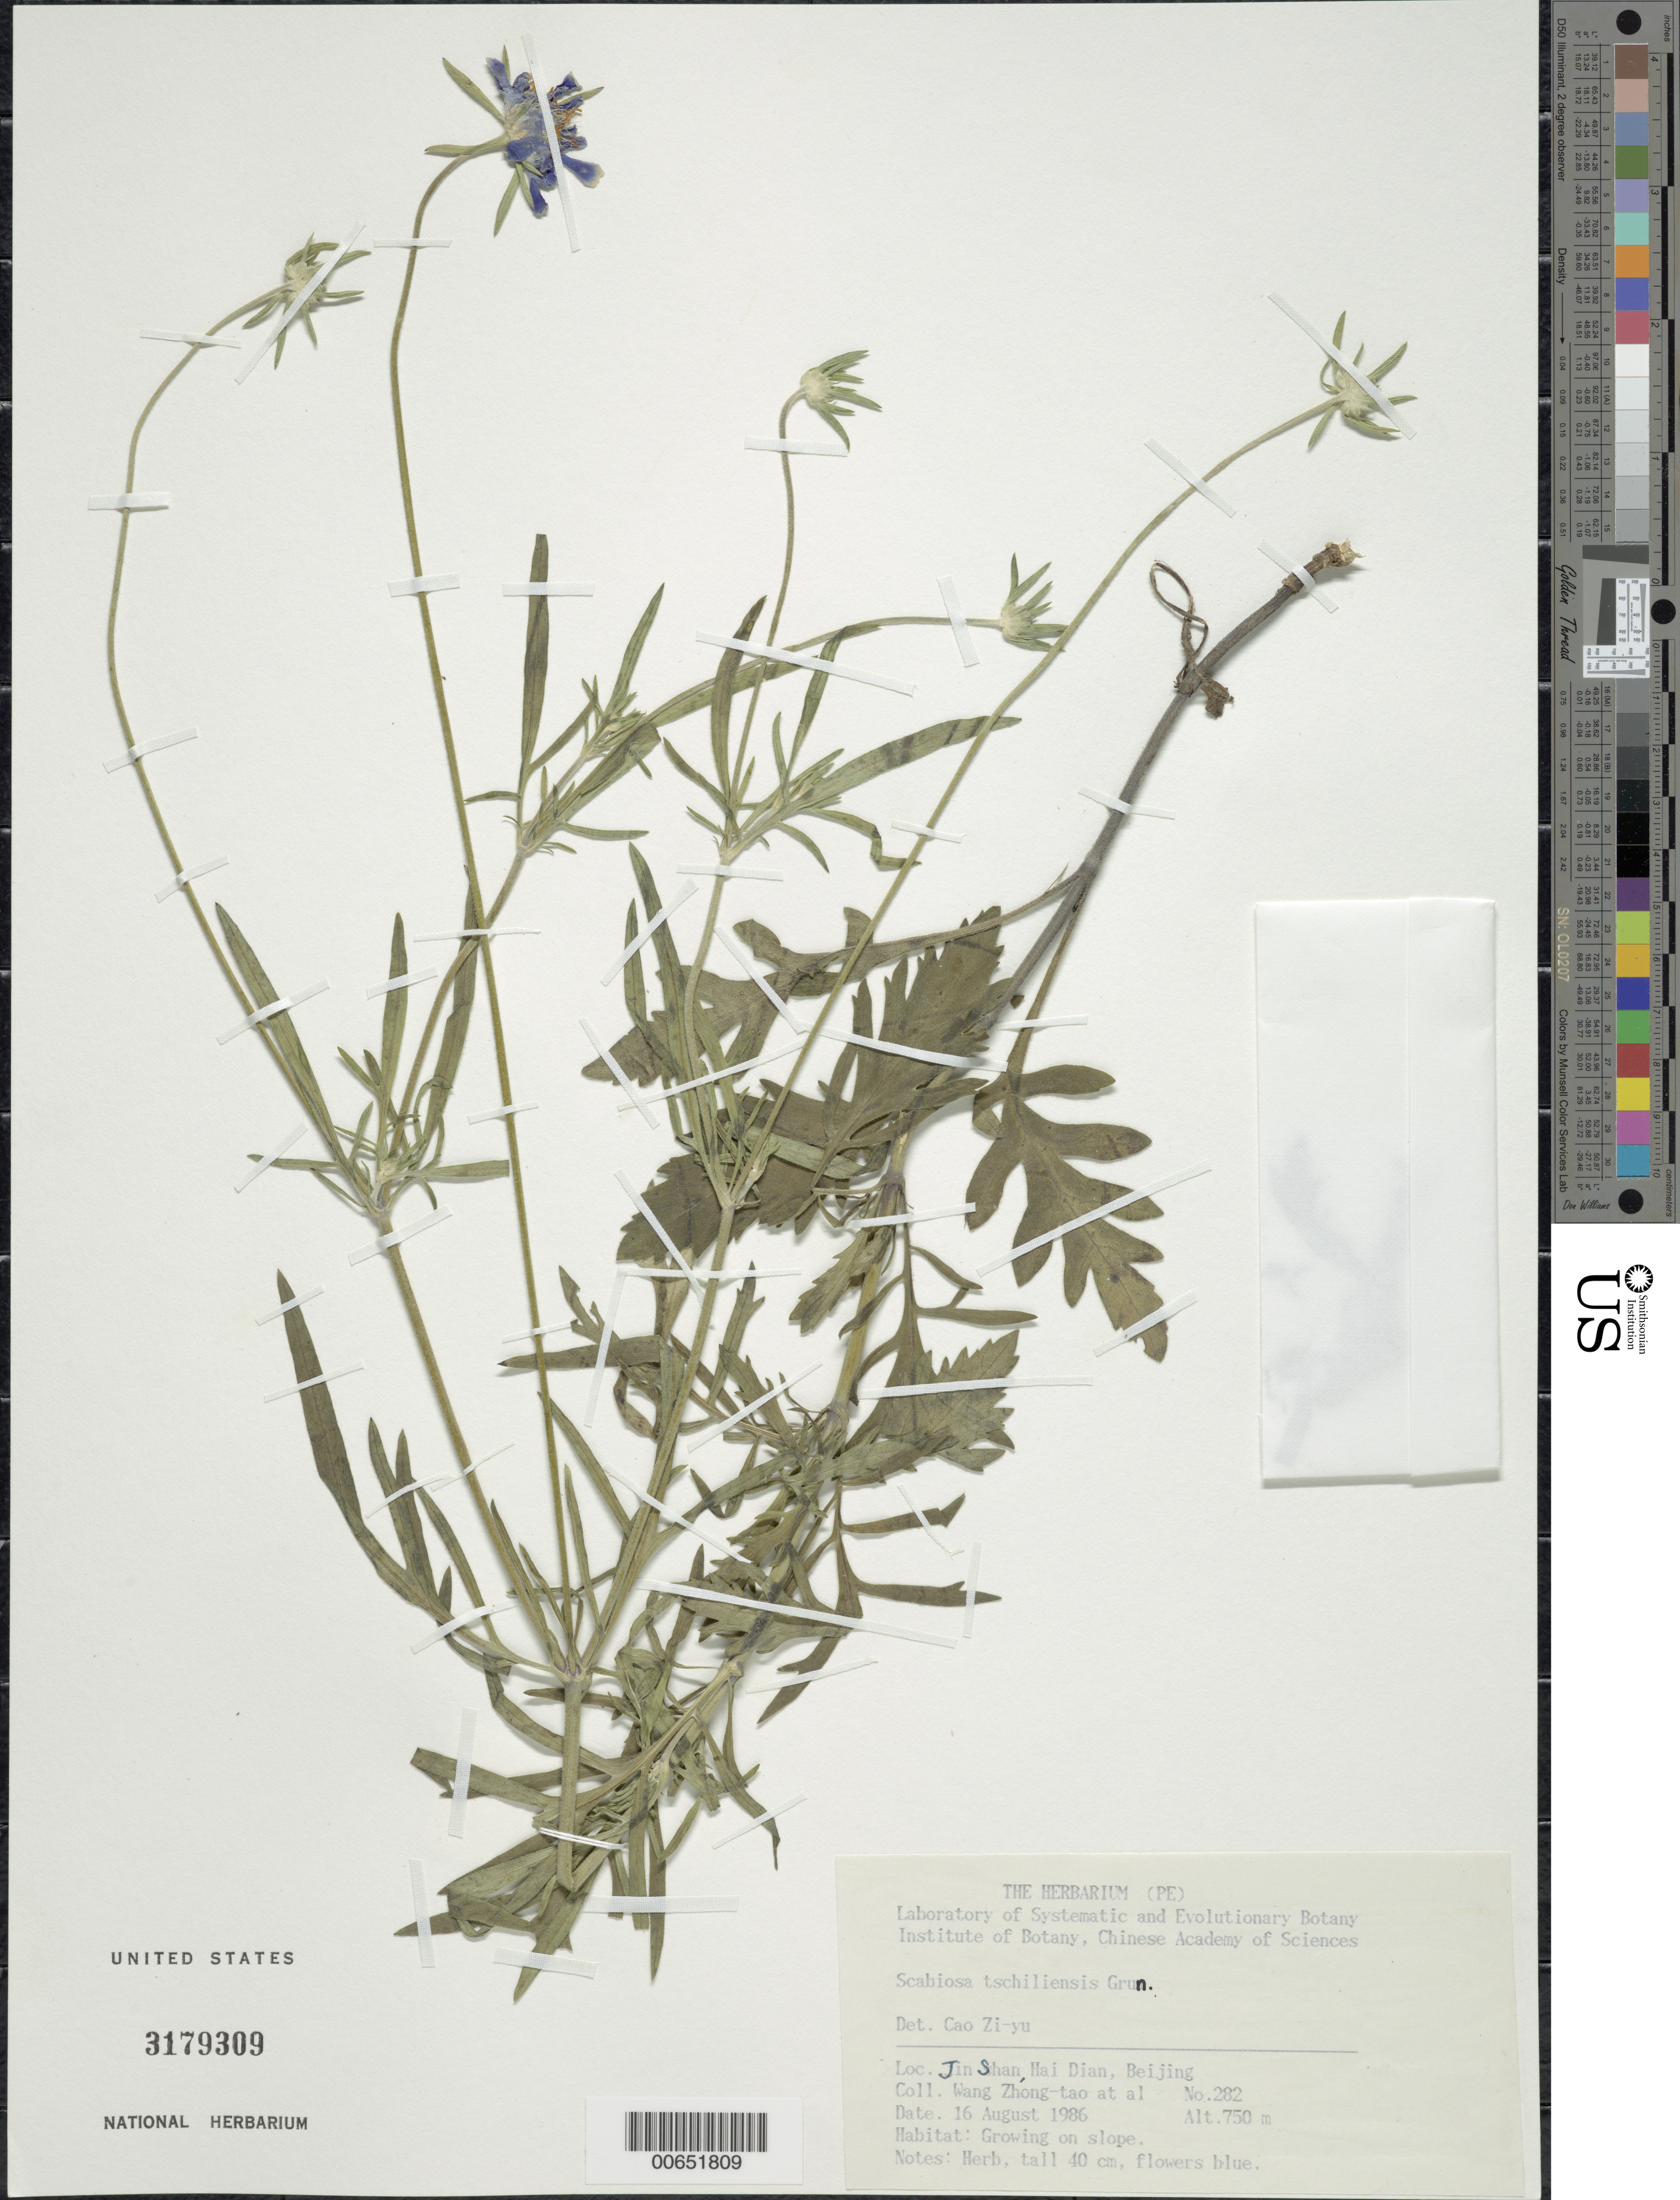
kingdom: Plantae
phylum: Tracheophyta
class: Magnoliopsida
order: Dipsacales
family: Caprifoliaceae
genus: Scabiosa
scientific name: Scabiosa tschiliensis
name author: Grun.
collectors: W. Zhong-Tao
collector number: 282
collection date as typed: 16 Aug 1986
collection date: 1986-08-16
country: China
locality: Beijing, Jin Shan, Hai Dian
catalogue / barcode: US 3179309